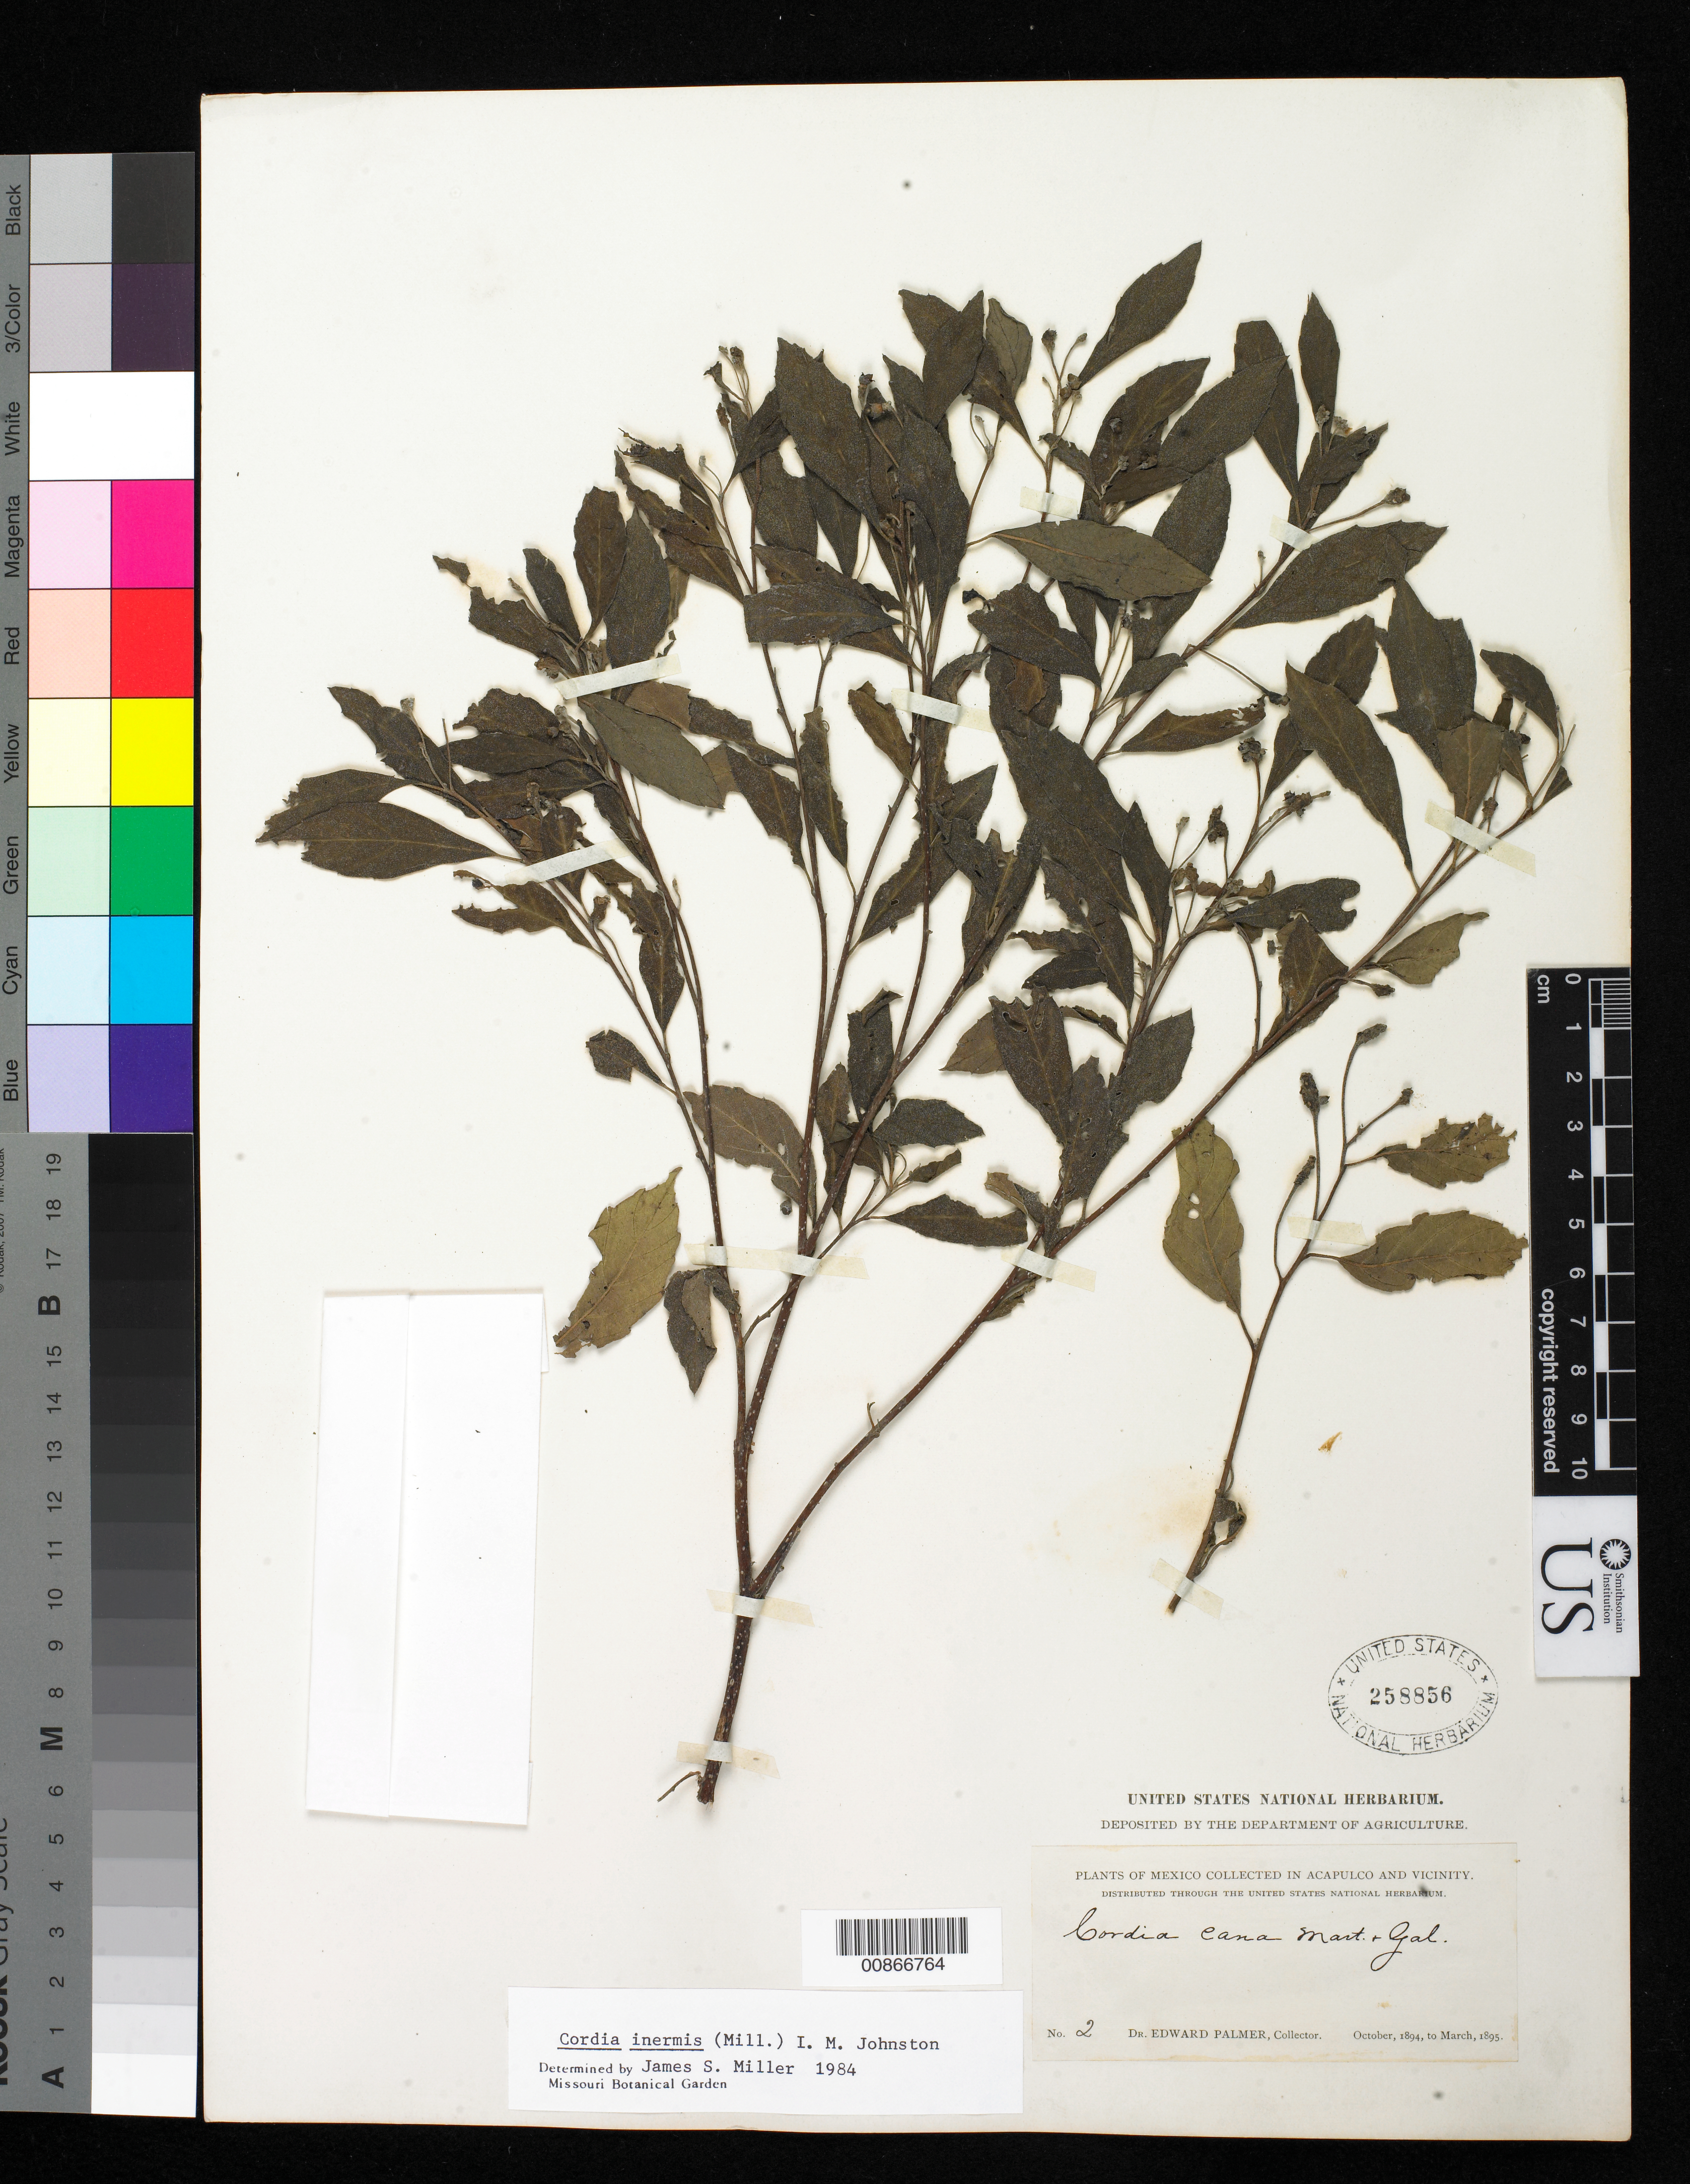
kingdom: Plantae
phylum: Tracheophyta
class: Magnoliopsida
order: Boraginales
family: Cordiaceae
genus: Varronia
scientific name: Varronia inermis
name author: (Mill.) Borhidi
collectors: E. Palmer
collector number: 2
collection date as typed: Oct 1894 to -- Mar 1895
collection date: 1894-10/1895-03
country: Mexico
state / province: Guerrero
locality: Acapulco, Guerrero and vicinity.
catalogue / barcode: US 258856